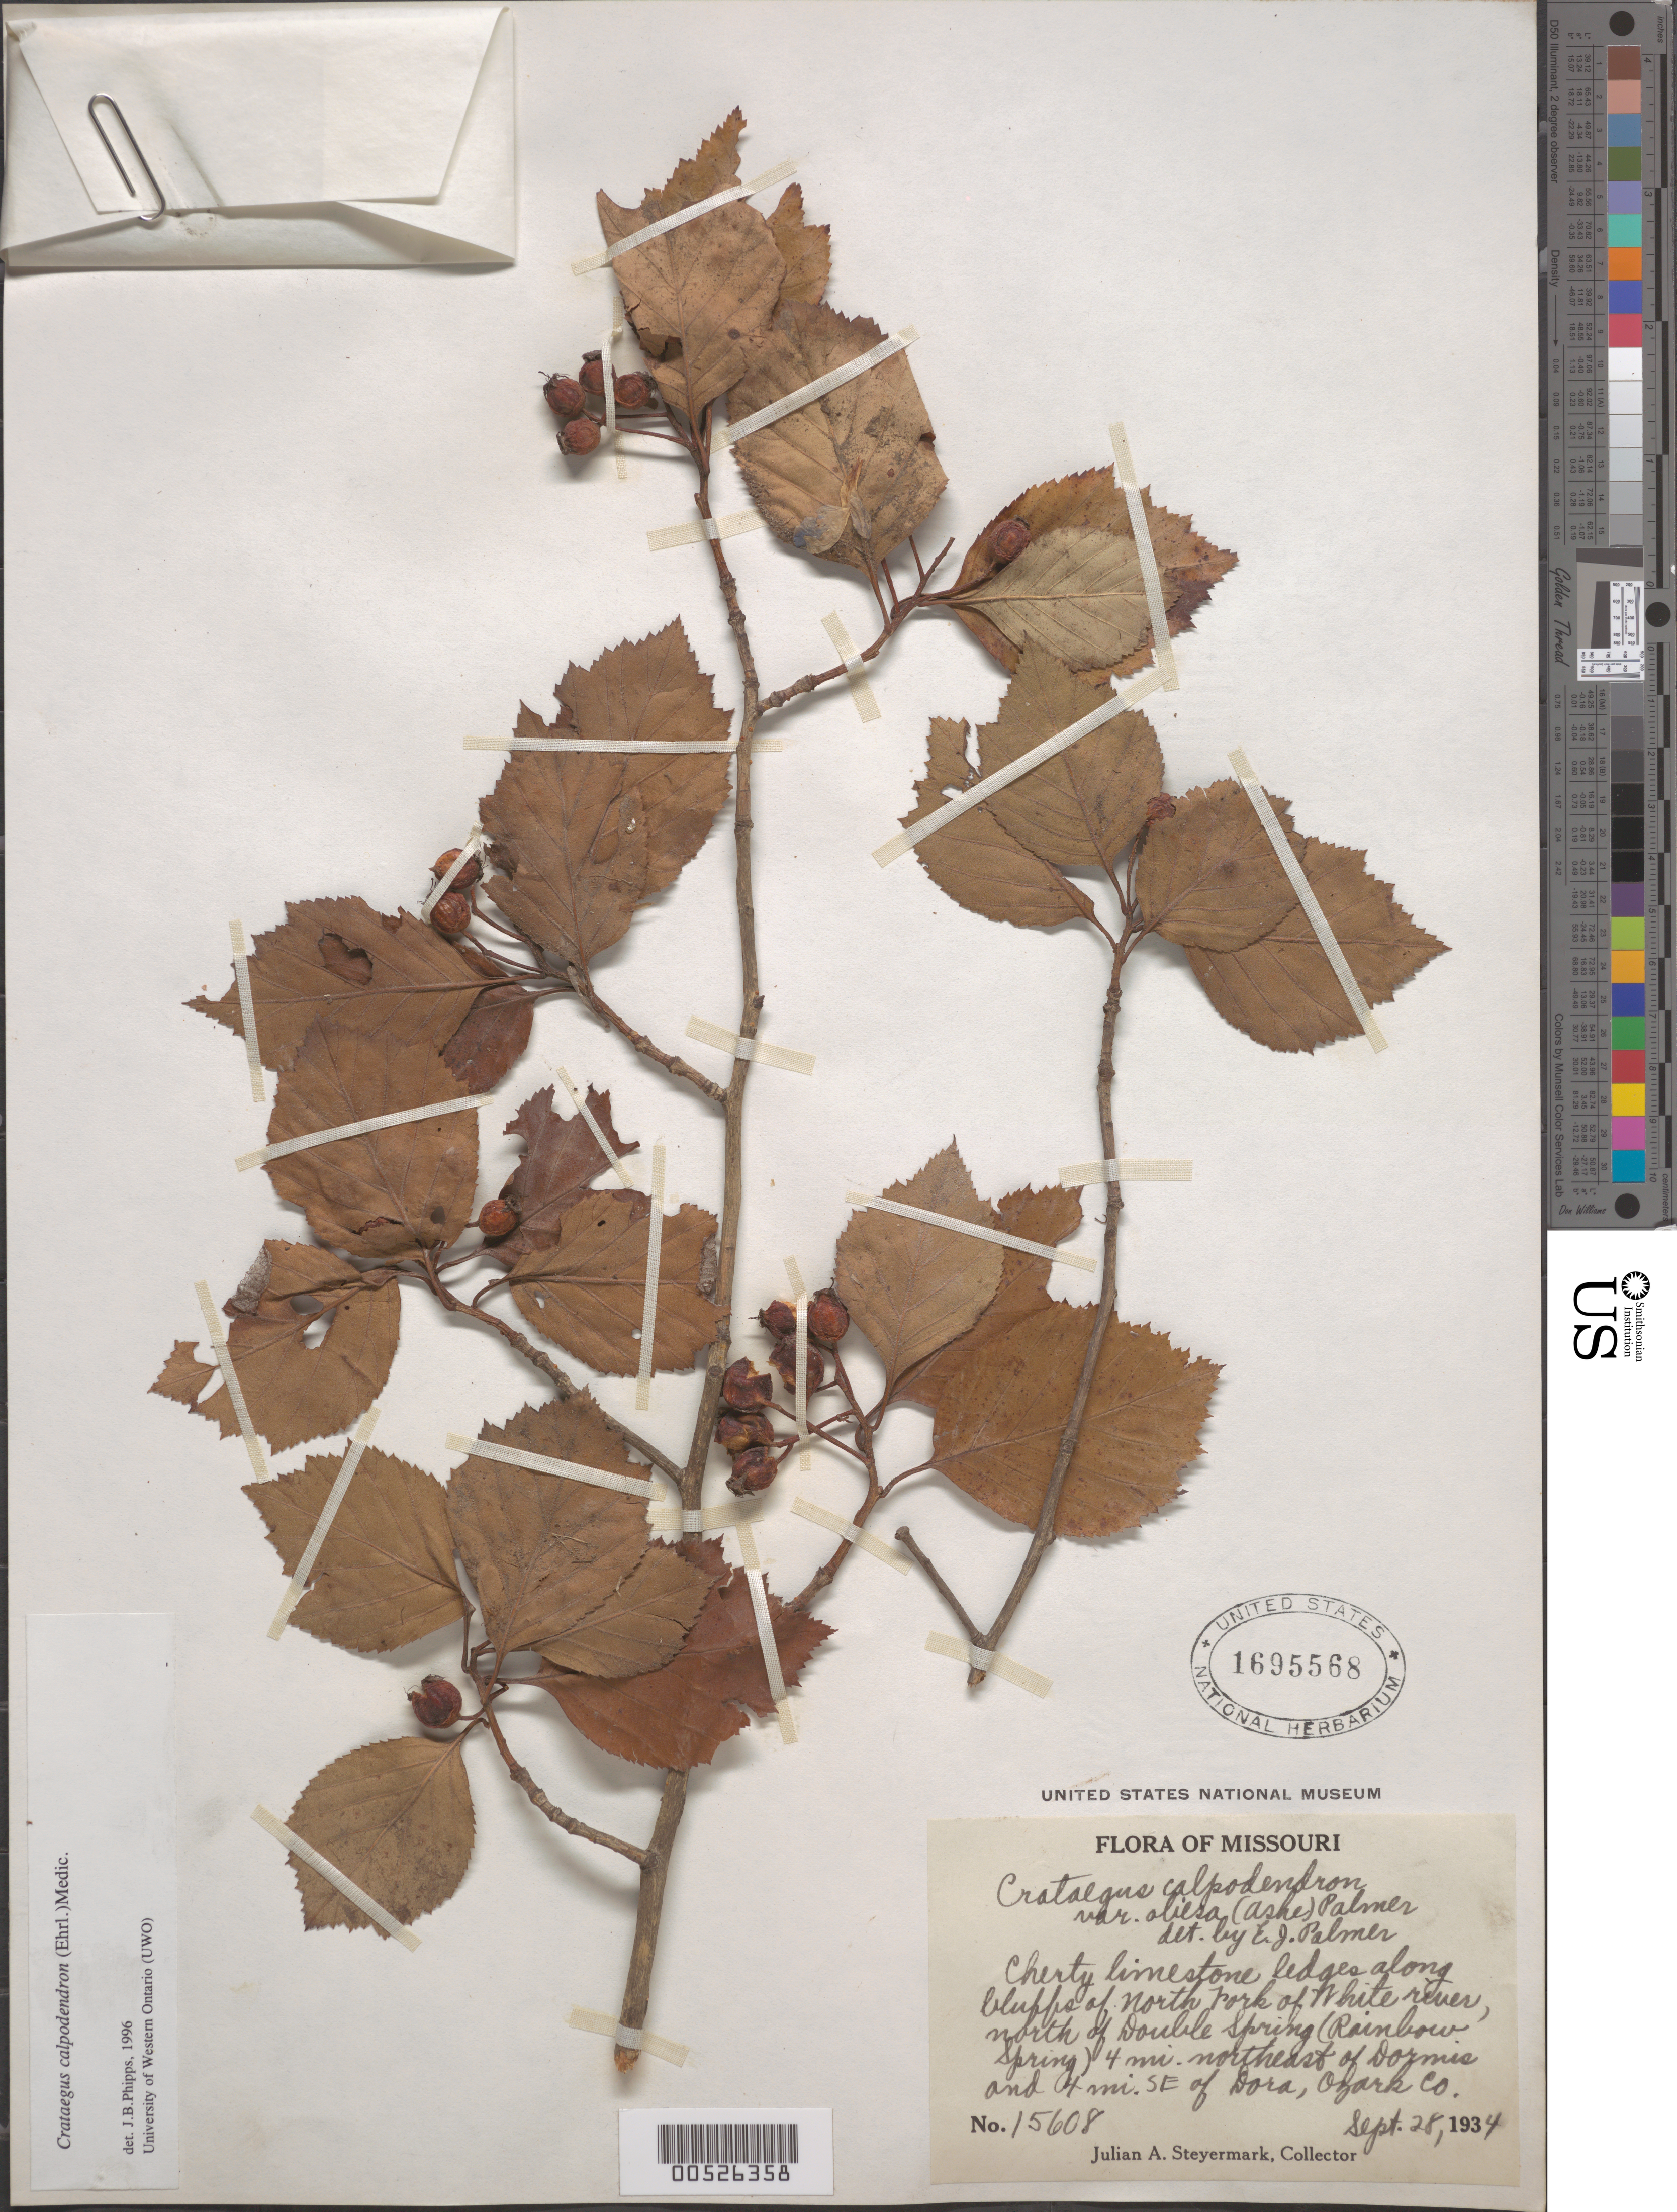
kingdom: Plantae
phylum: Tracheophyta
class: Magnoliopsida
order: Rosales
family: Rosaceae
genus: Crataegus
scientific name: Crataegus calpodendron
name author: (Ehrh.) Medik.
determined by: Phipps, James B., (UWO), University of Western Ontario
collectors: J. Steyermark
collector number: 15608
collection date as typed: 28 Sep 1934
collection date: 1934-09-28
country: United States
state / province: Missouri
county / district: Ozark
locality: North fork of the White River, N of Double Spring (Rainbow Spring) 4 mi. NE of Dormis and 4 mi. SE of Dora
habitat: Cherty limestone ledges along bluffs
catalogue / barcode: US 1695568